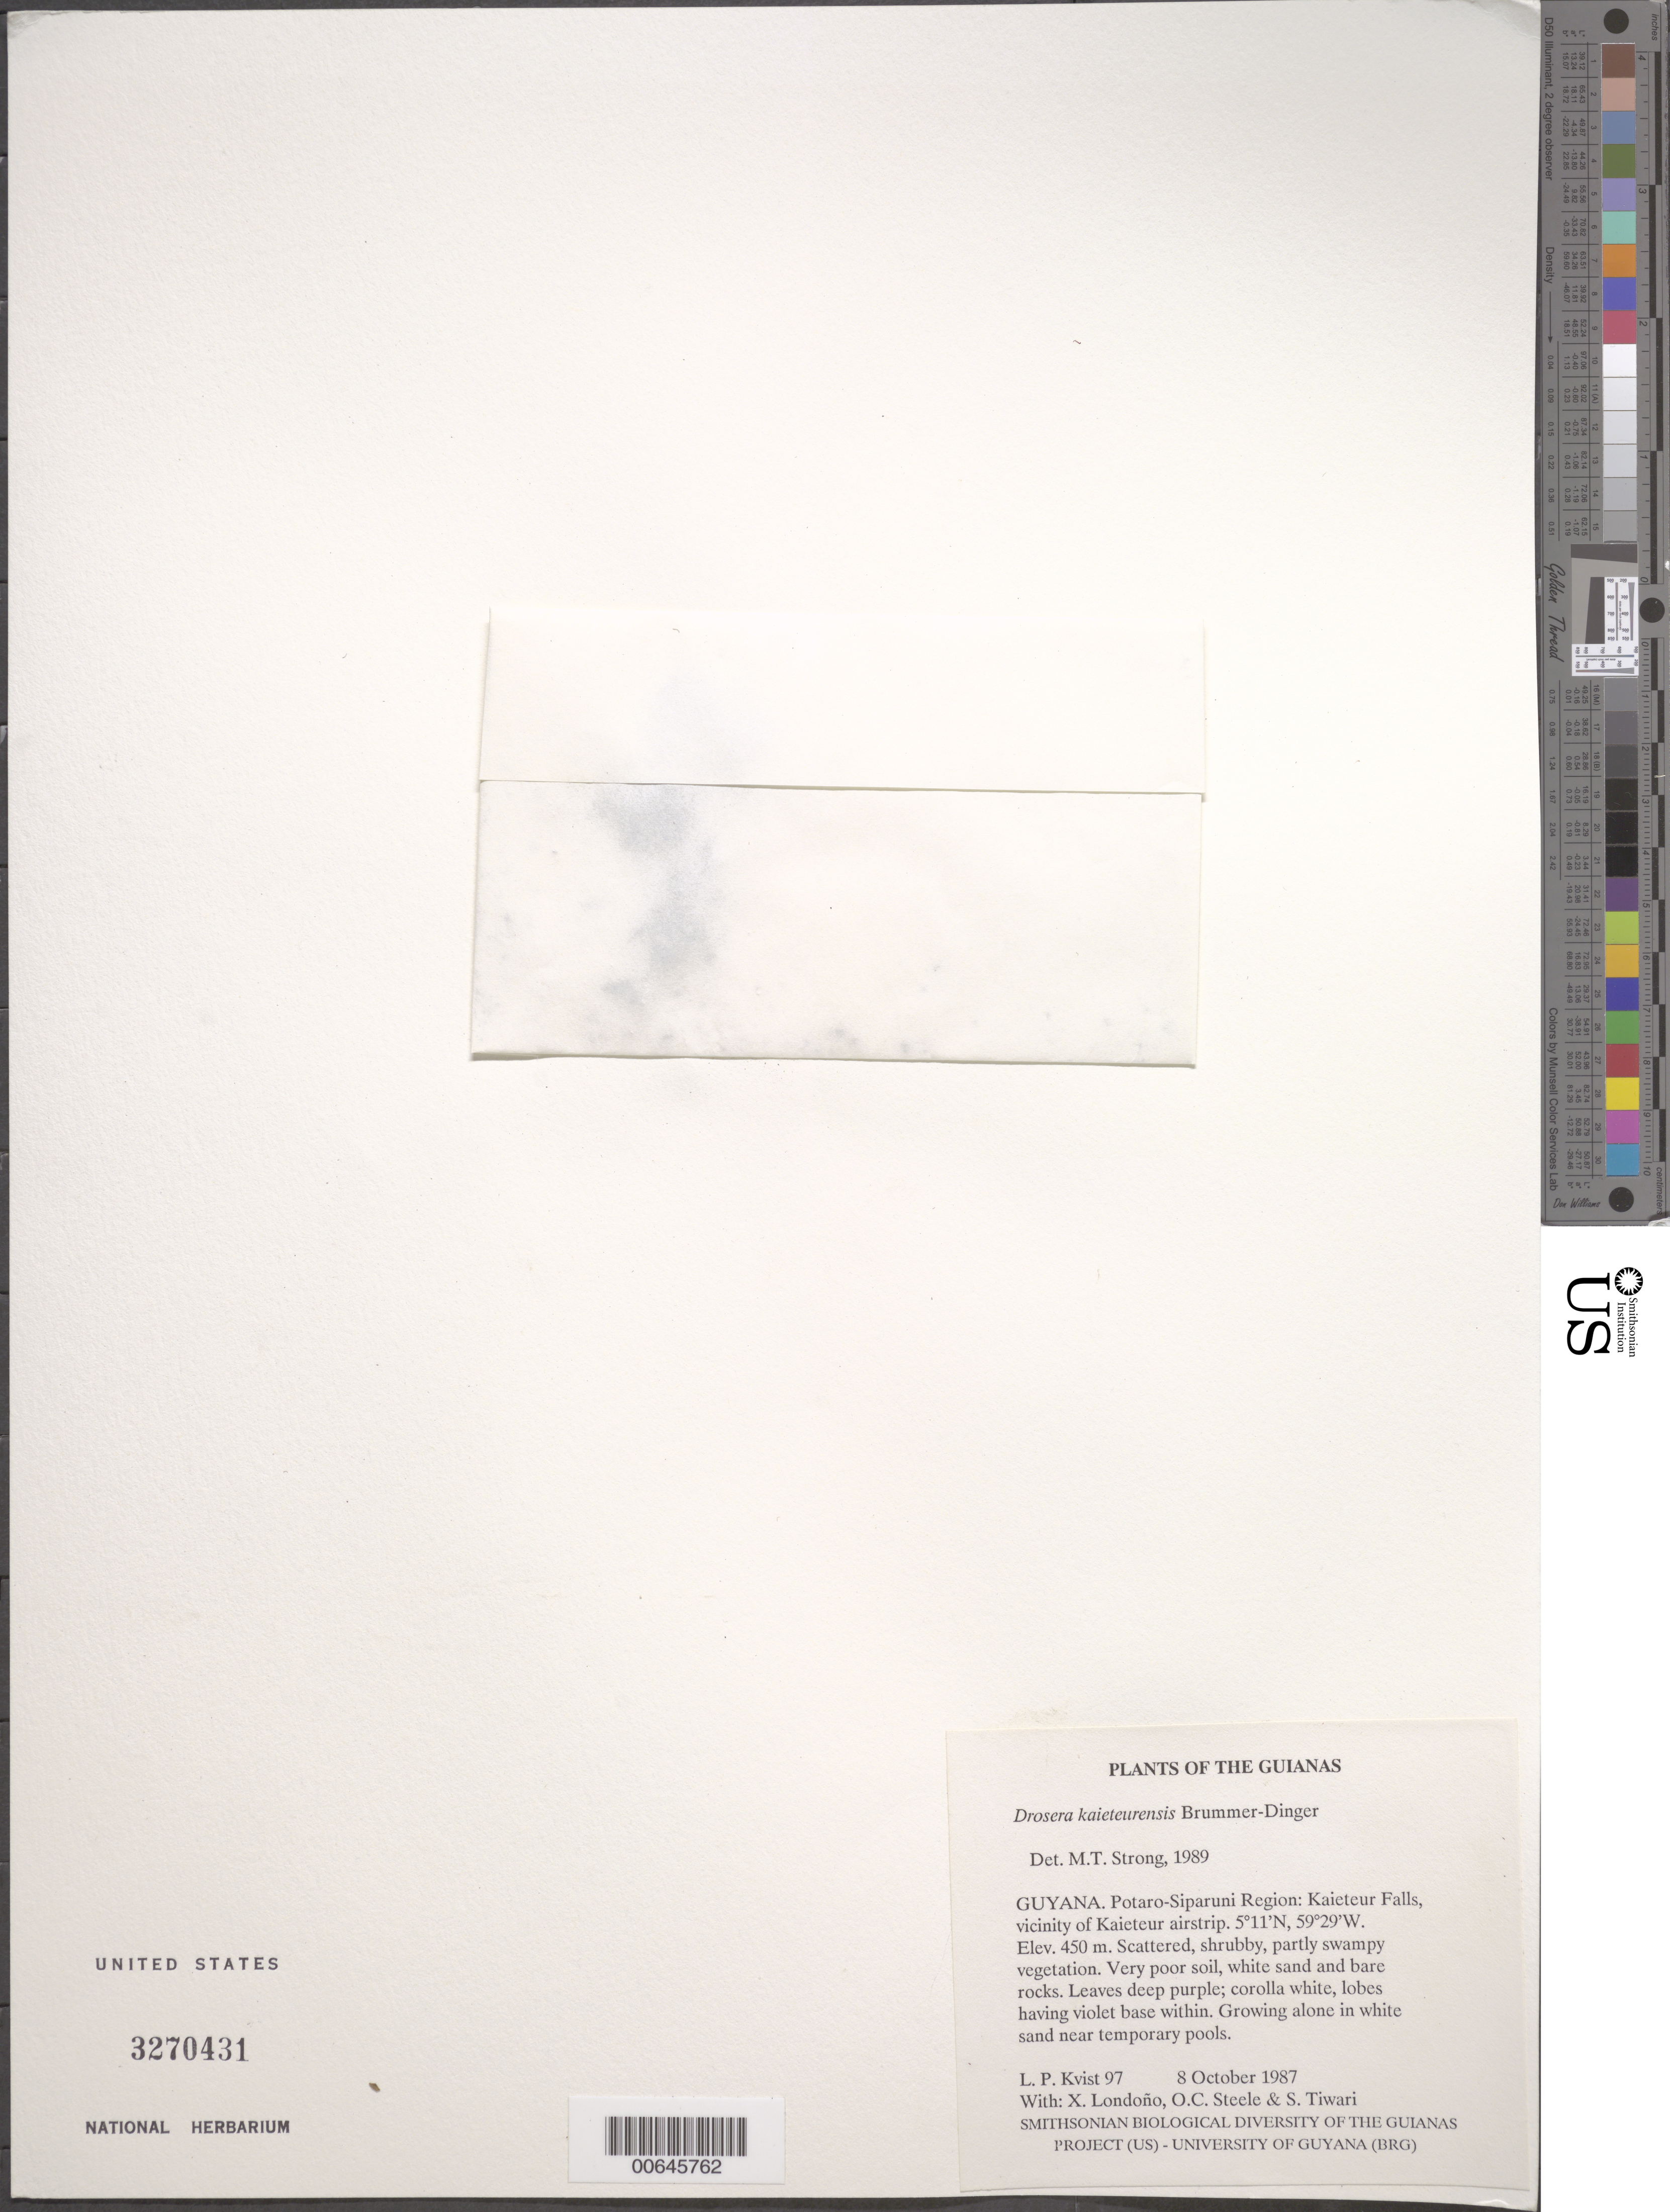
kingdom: Plantae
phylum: Tracheophyta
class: Magnoliopsida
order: Caryophyllales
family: Droseraceae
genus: Drosera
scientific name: Drosera kaieteurensis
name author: Brumm.-Ding.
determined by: Silva, T. R. S. & Correa A. , M. D.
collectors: L. P. Kvist, X. Londoño, O. C. Steele & S. Tiwari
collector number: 97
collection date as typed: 8 October 1987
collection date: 1987-10-08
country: Guyana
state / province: Potaro-Siparuni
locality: Kaieteur Falls, vicinity of Kaieteur airstrip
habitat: Scattered, shrubby, partly swampy vegetation. Very poor soil, white sand and bare rocks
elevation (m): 450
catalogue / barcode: US 3270431